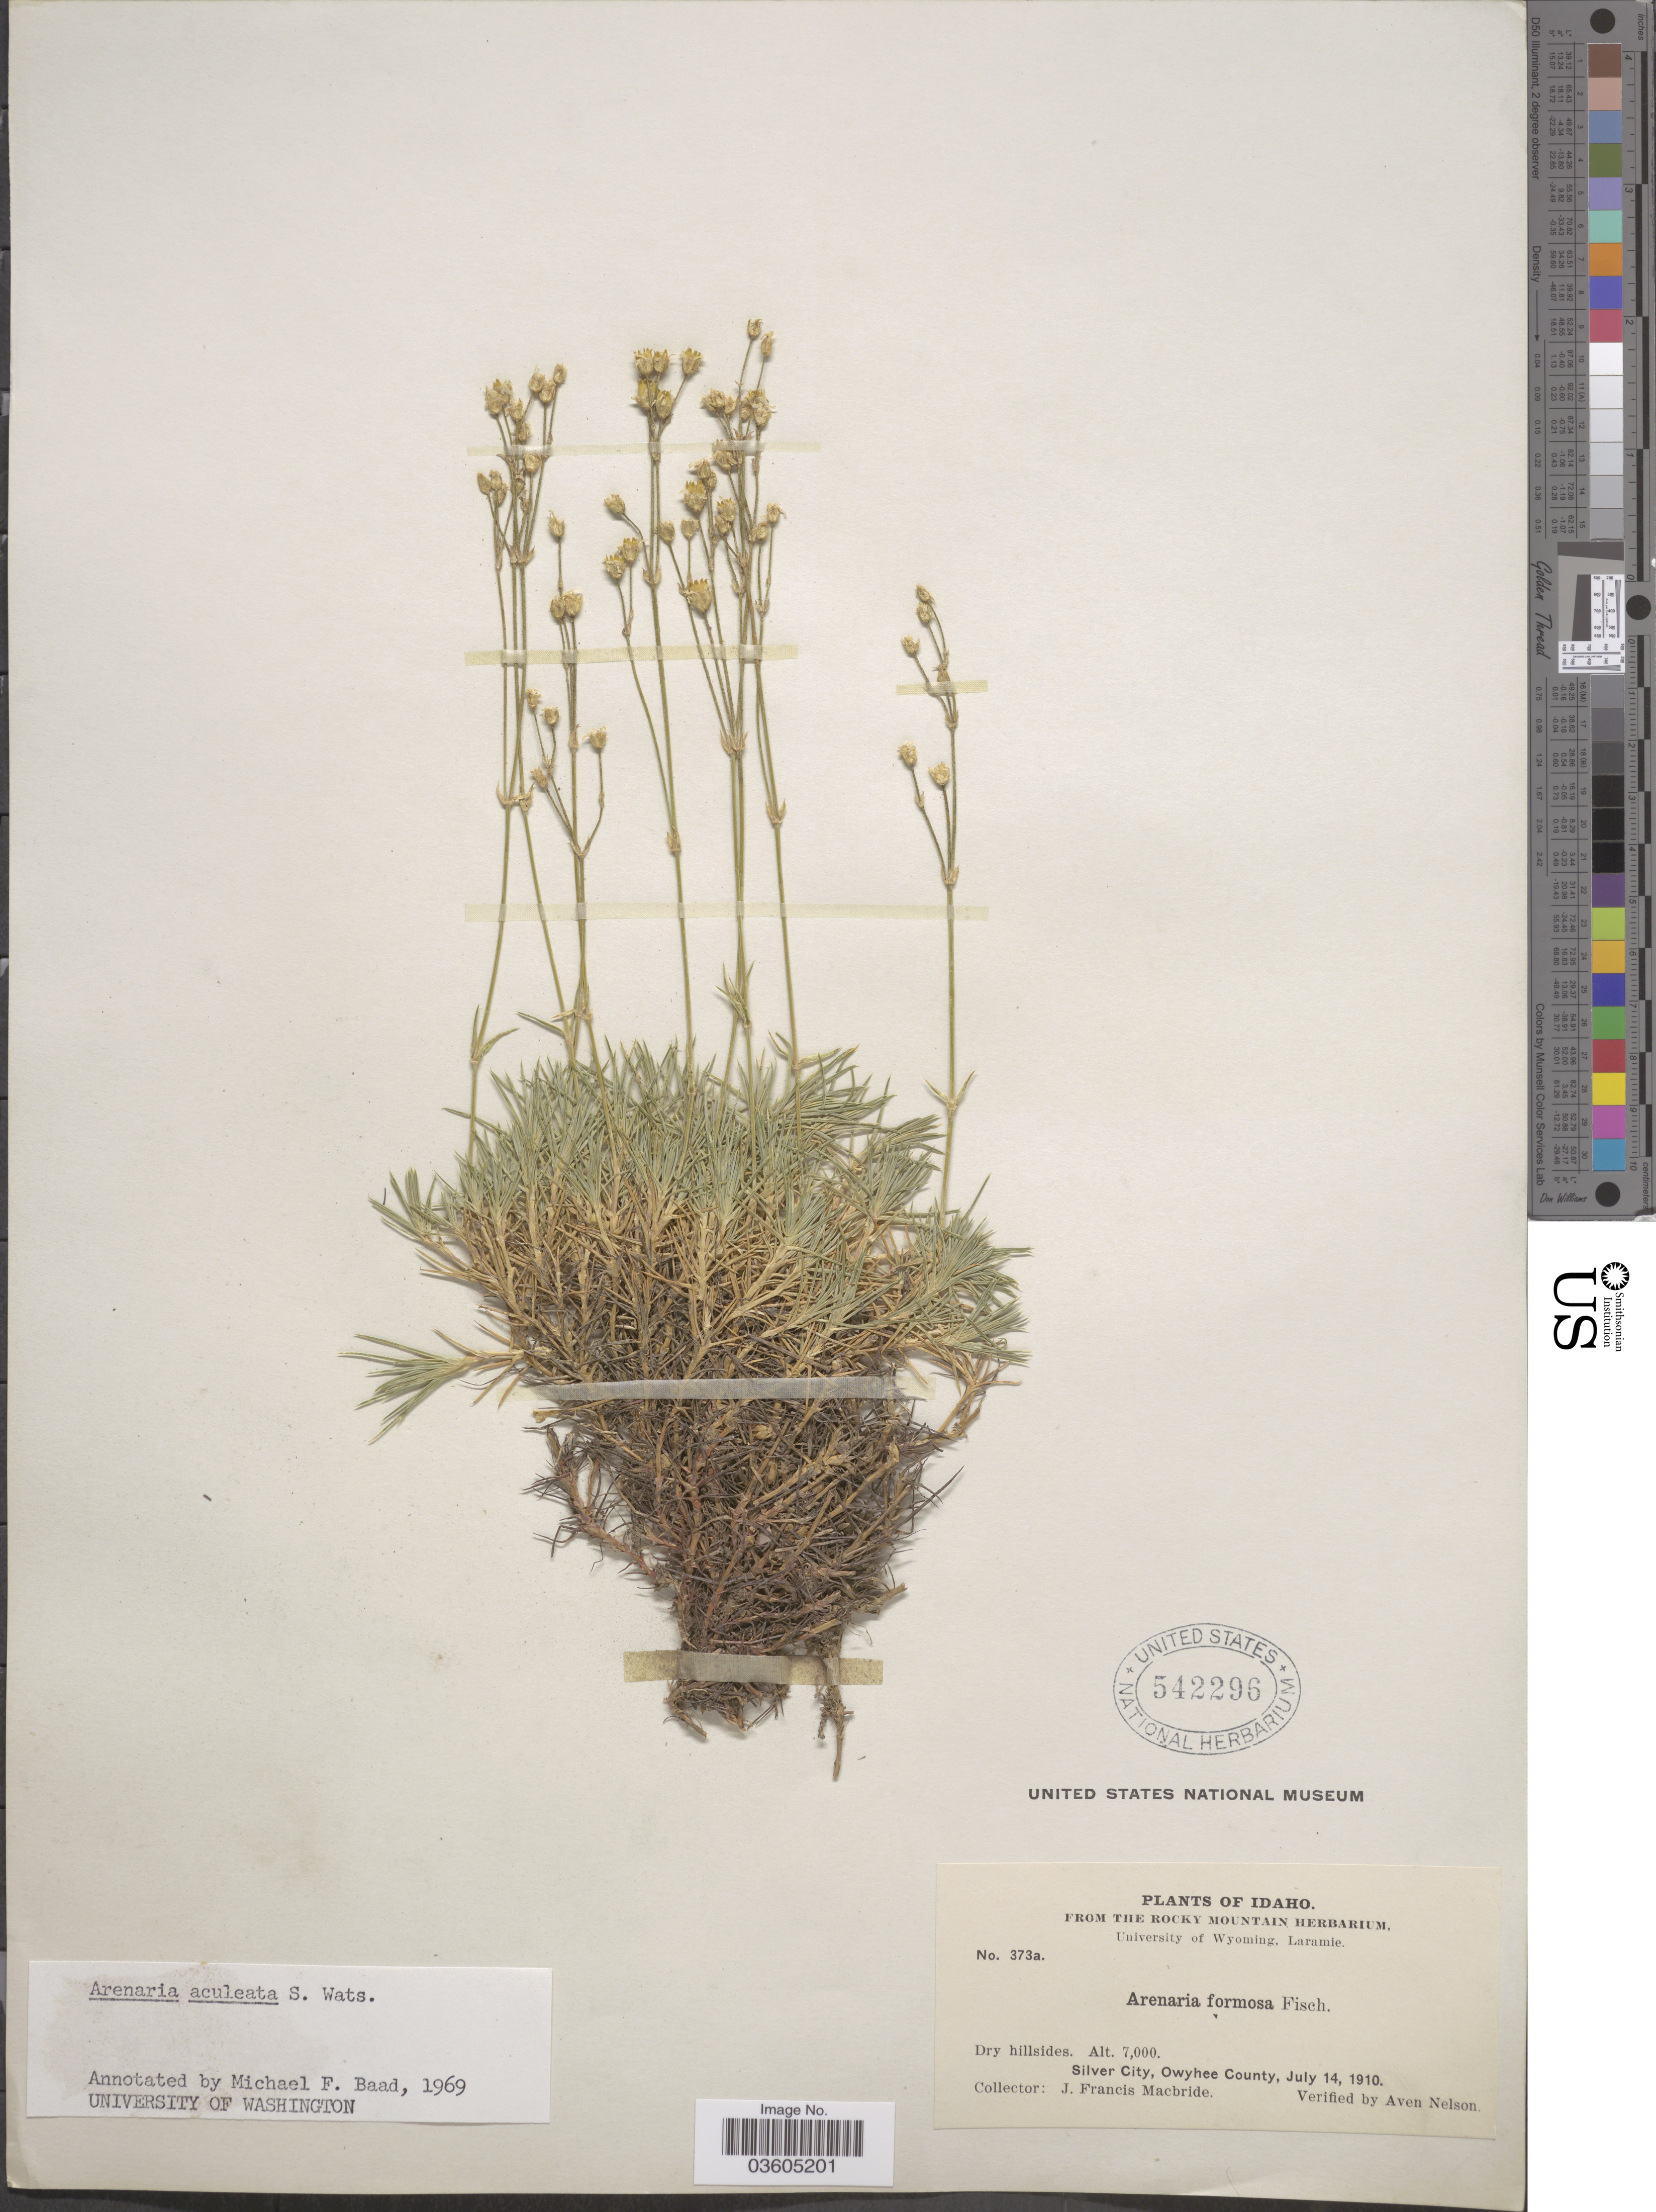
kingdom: Plantae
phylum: Tracheophyta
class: Magnoliopsida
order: Caryophyllales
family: Caryophyllaceae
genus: Arenaria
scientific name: Arenaria aculeata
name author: S. Watson in C. King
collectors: J. F. Macbride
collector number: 373a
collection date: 1910-07-14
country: United States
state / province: Idaho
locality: Silver City, Owyhee County.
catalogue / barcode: US 542296